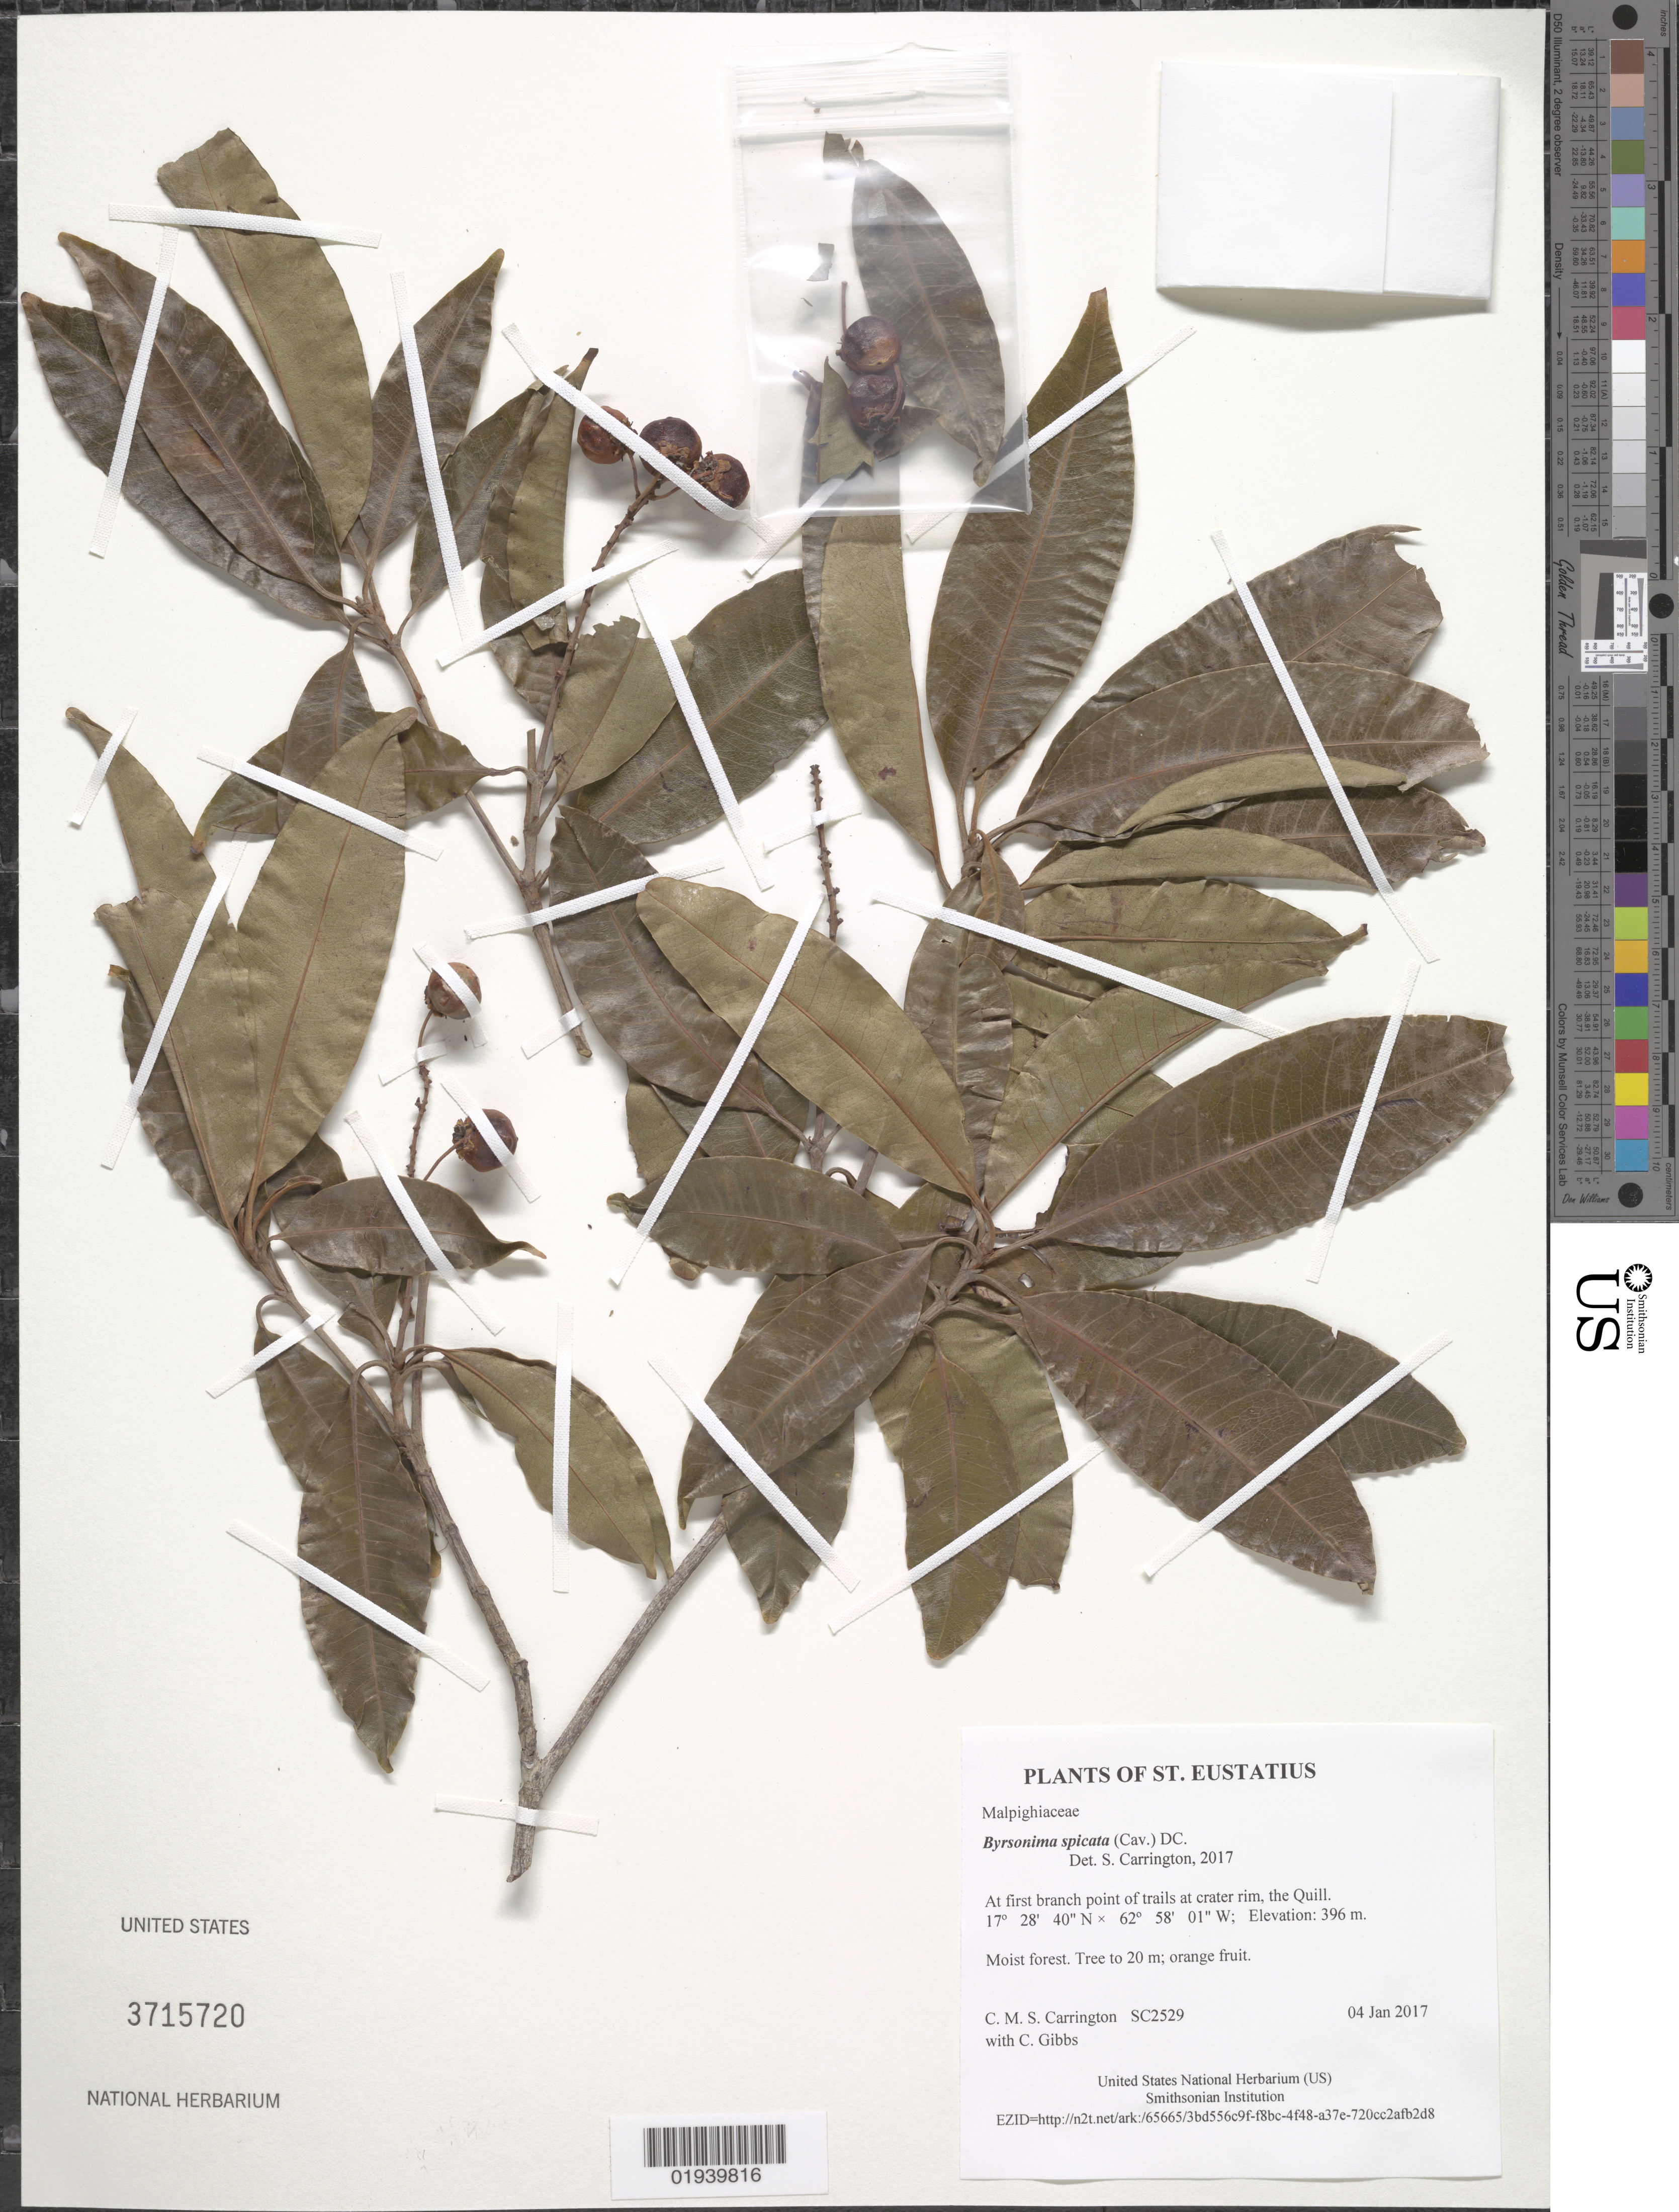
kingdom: Plantae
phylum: Tracheophyta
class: Magnoliopsida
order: Malpighiales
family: Malpighiaceae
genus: Byrsonima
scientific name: Byrsonima spicata (Cav.) DC.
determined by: Carrington, C. M. S.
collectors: C. M. S. Carrington & C. Gibbs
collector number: SC2529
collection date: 2017-01-04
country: Netherlands Antilles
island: St. Eustatius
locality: At first branch point of trails at crater rim, the Quill.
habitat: Moist forest.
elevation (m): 396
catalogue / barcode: US 3715720